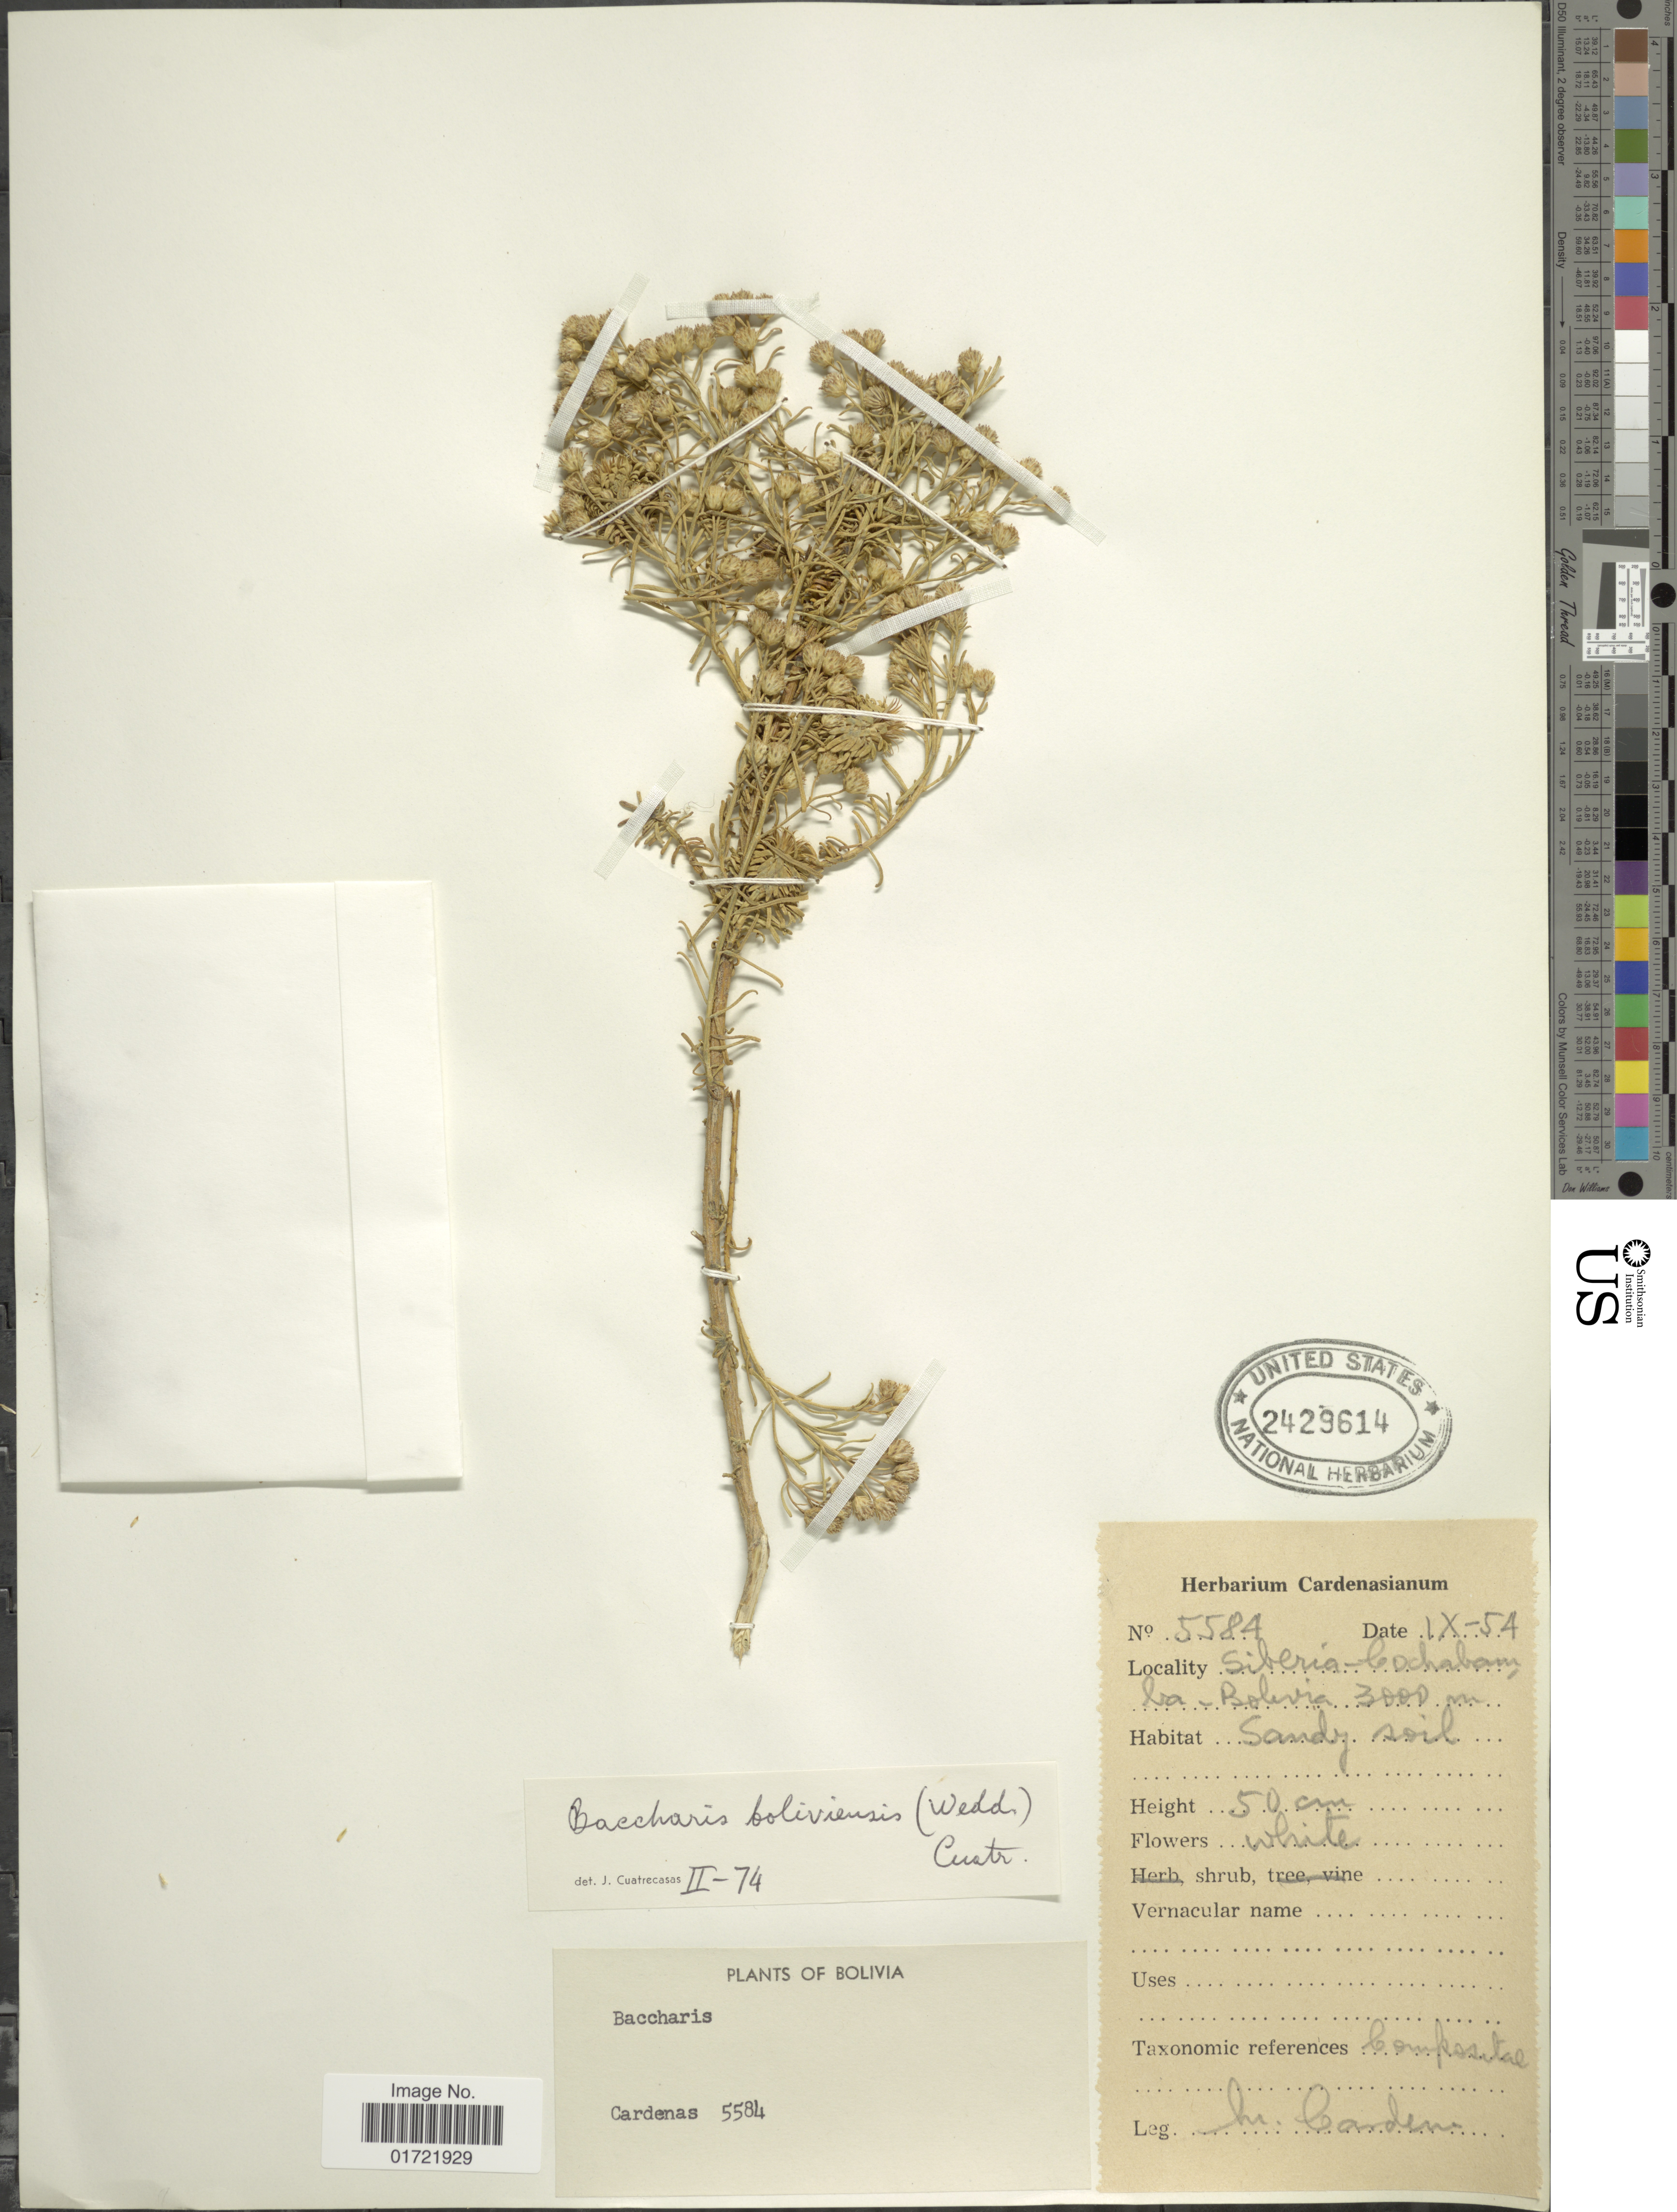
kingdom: Plantae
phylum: Tracheophyta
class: Magnoliopsida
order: Asterales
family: Asteraceae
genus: Baccharis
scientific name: Baccharis bolivensis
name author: (Wedd.) Cabrera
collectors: M. Cárdenas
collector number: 5584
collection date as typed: Transcribed d/m/y: /9/54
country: Bolivia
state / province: Cochabamba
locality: Siberia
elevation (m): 3000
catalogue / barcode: US 2429641